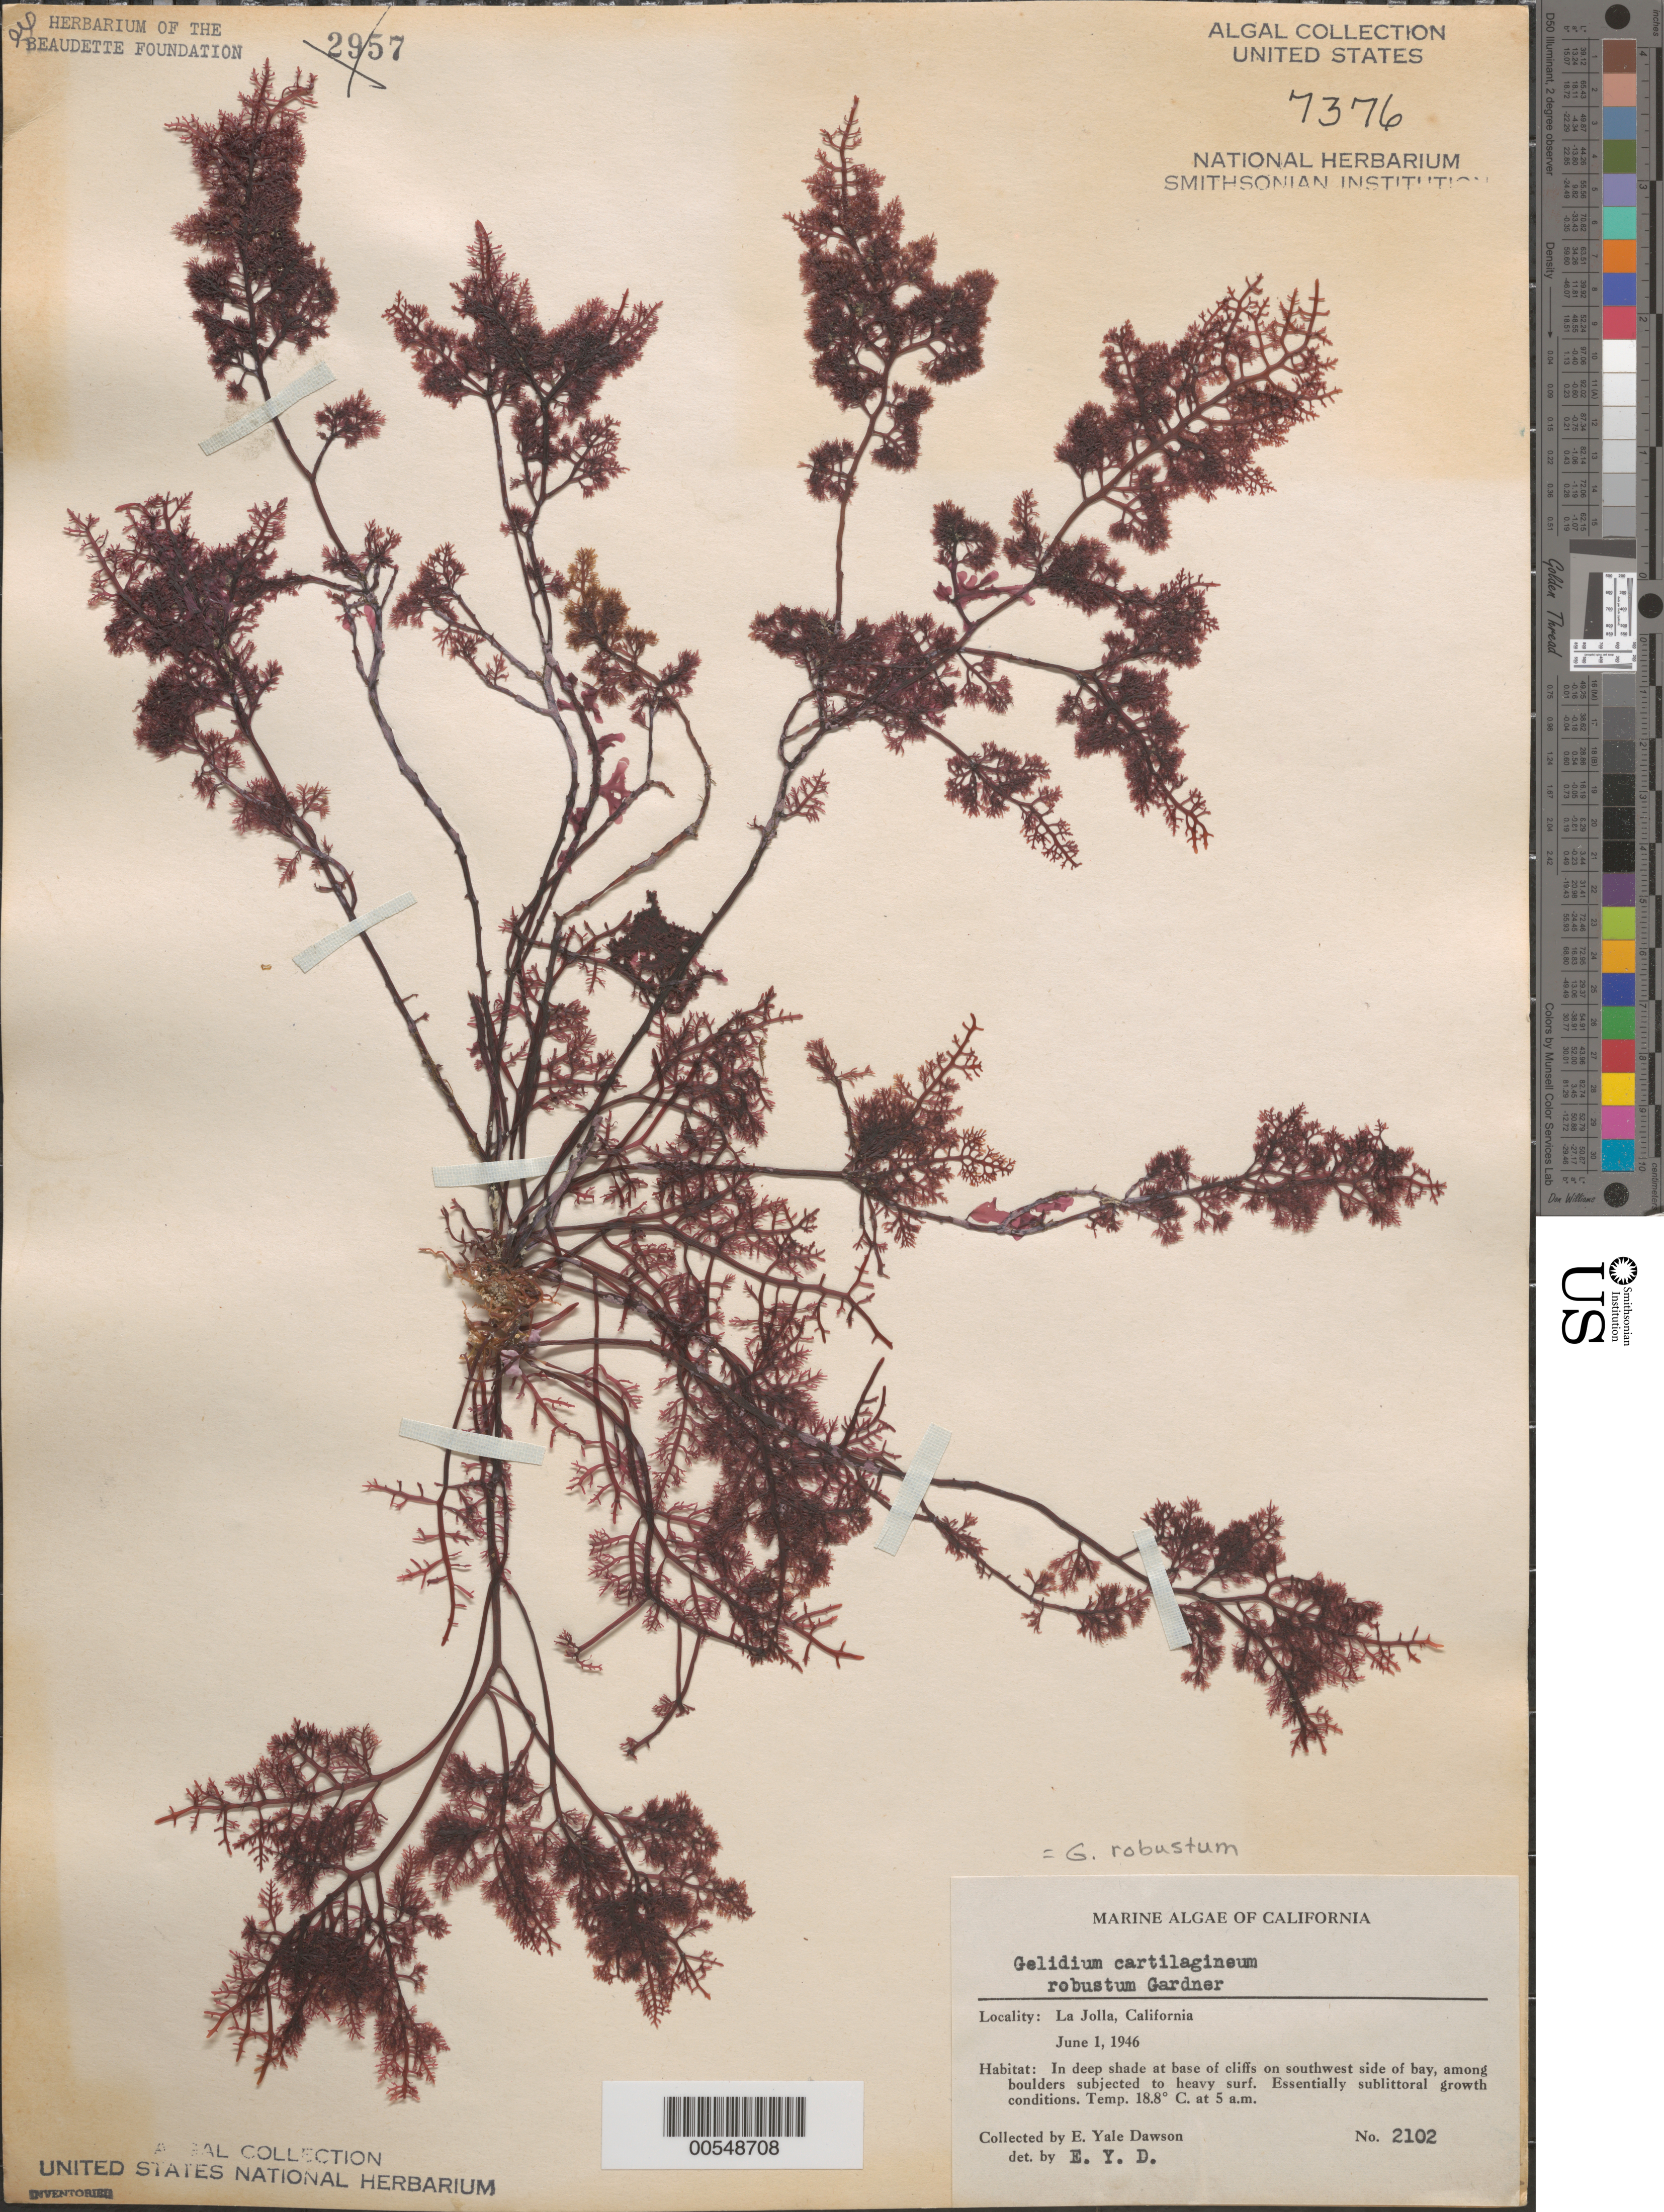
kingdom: Plantae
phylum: Rhodophyta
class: Florideophyceae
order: Gelidiales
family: Gelidiaceae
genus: Gelidium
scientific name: Gelidium robustum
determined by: Dawson, E. Y.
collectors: E. Y. Dawson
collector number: EYD 2102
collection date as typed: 01 Jun 1946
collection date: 1946-06-01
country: United States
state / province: California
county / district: San Diego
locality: La Jolla, southwest La Jolla Bay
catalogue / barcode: US 7376